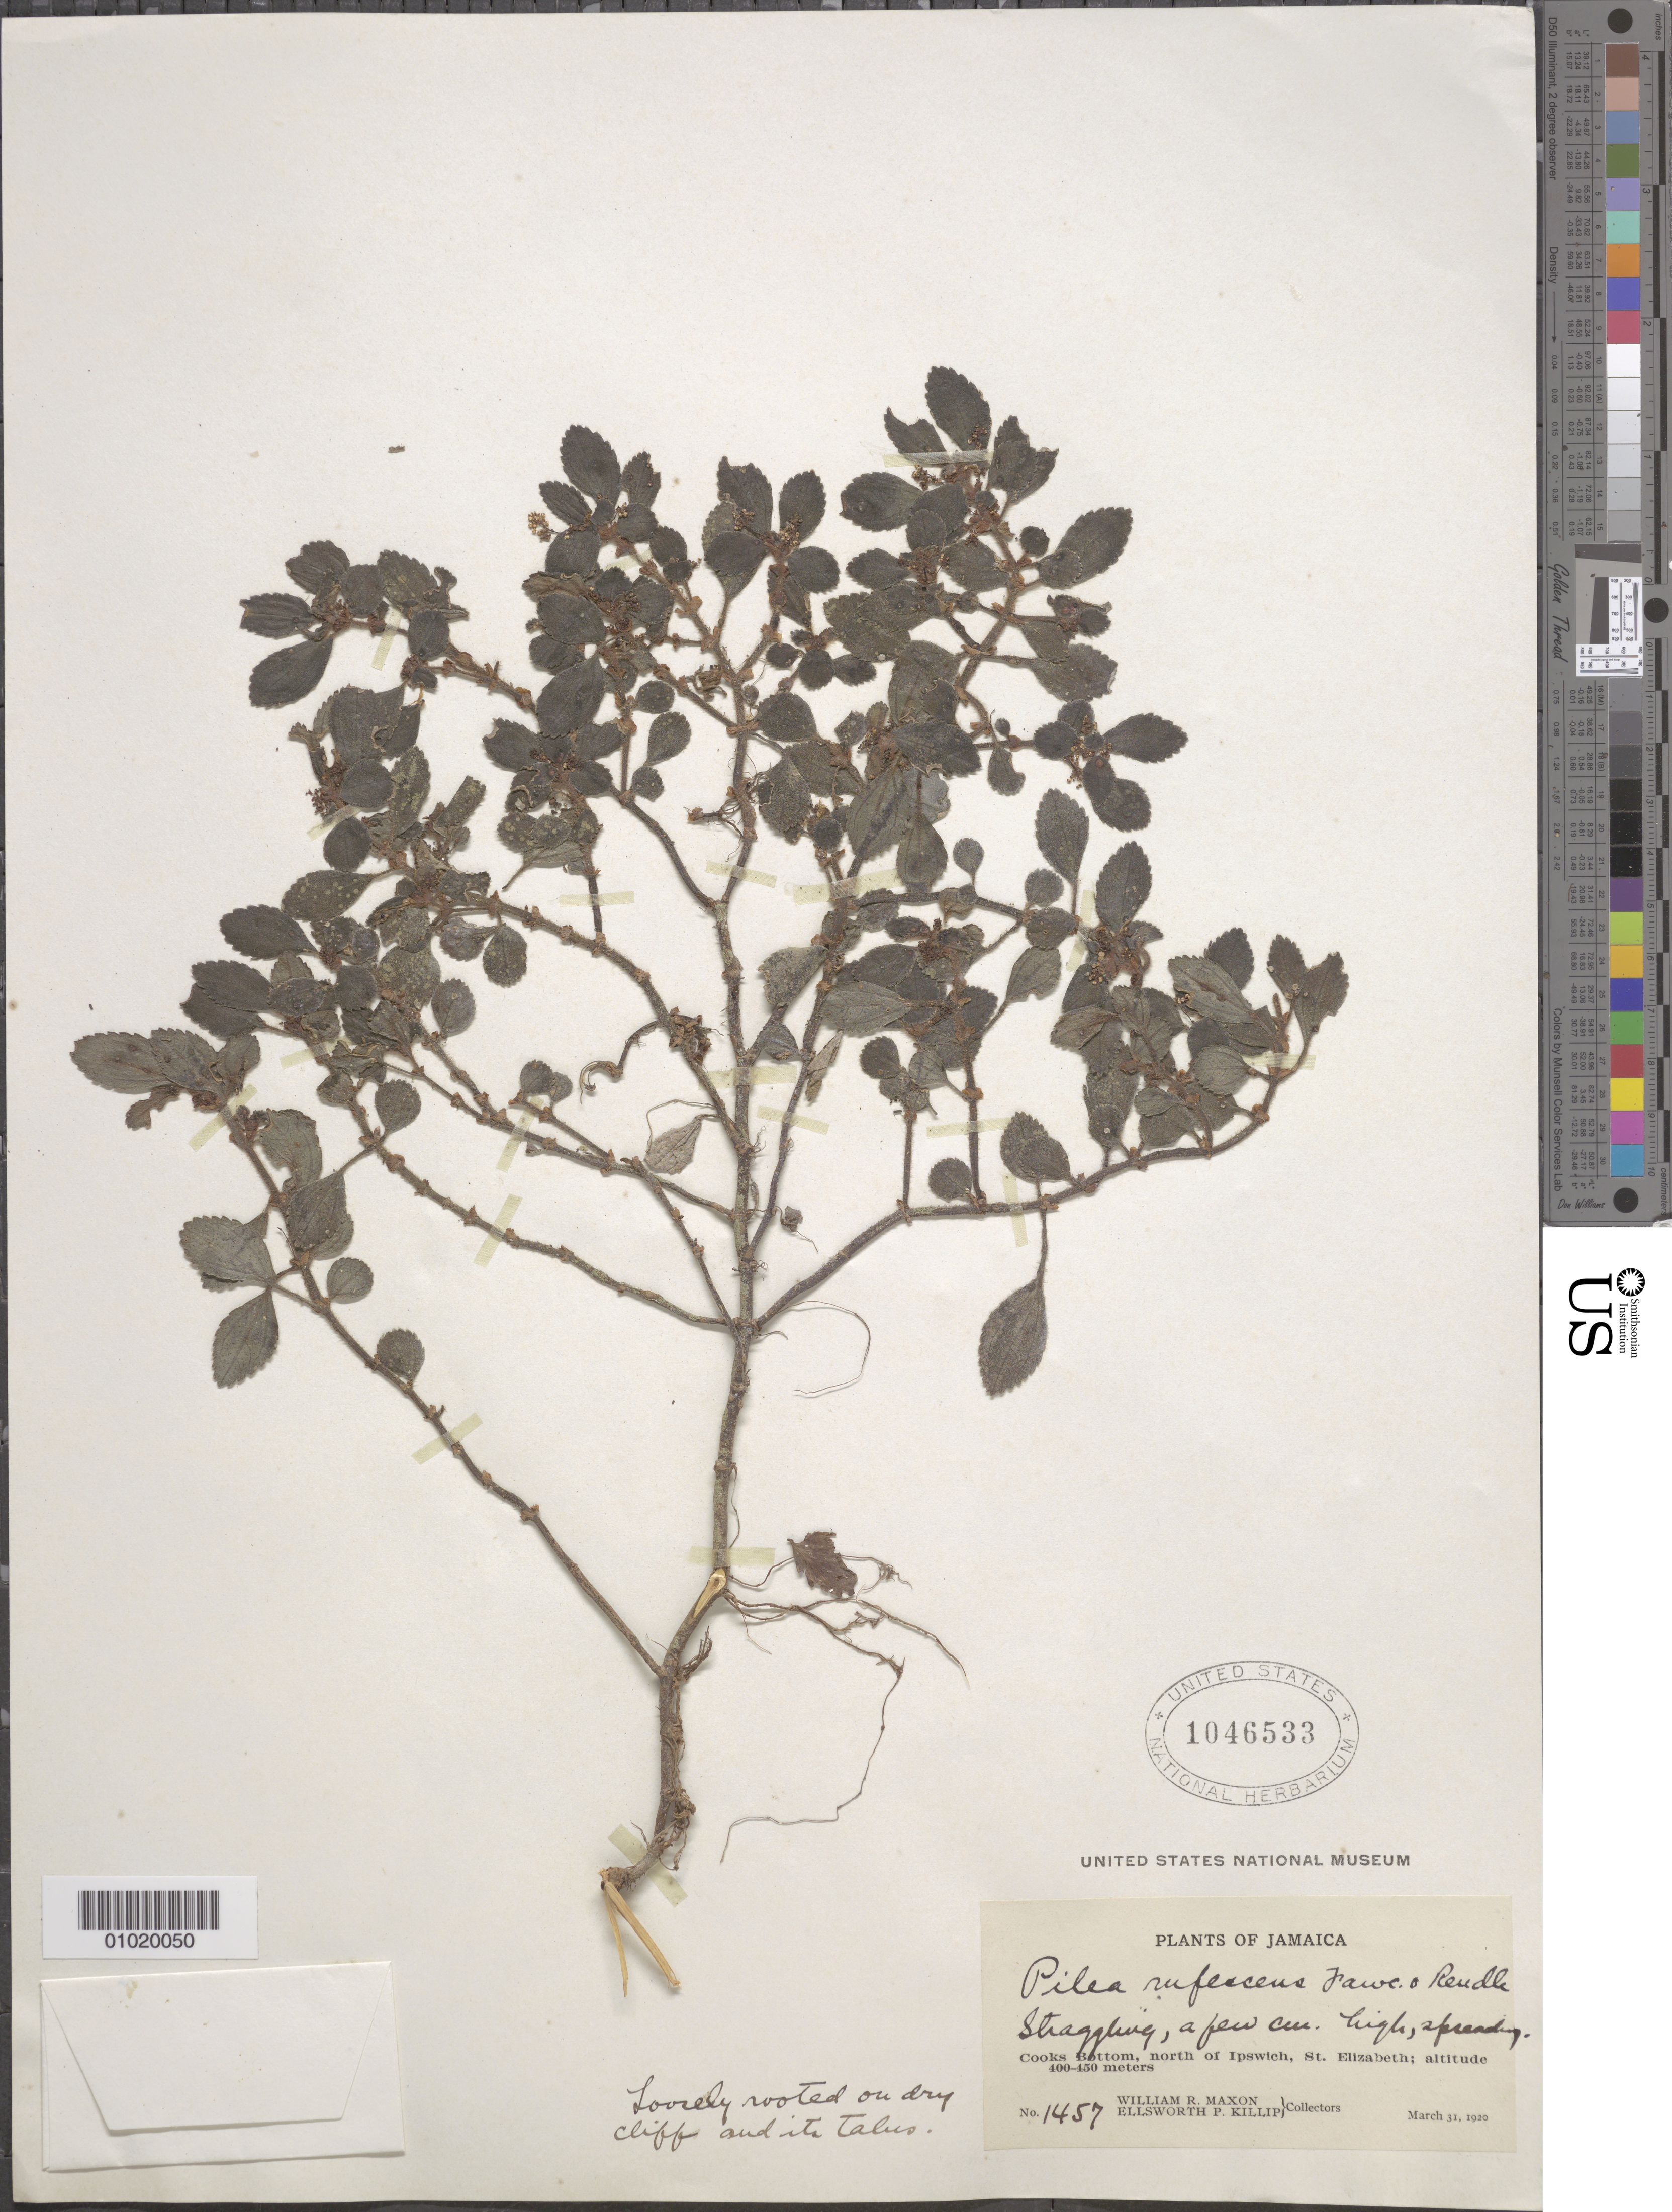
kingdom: Plantae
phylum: Tracheophyta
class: Magnoliopsida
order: Rosales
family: Urticaceae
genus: Pilea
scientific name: Pilea rufescens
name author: Fawc. & Rendle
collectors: W. R. Maxon & E. P. Killip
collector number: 1457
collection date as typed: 31 Mar 1920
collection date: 1920-03-31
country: Jamaica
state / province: Portland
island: Jamaica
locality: Cooks Bottom, north of Ipsswitch, St. Elizabeth.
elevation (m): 400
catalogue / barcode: US 1046533